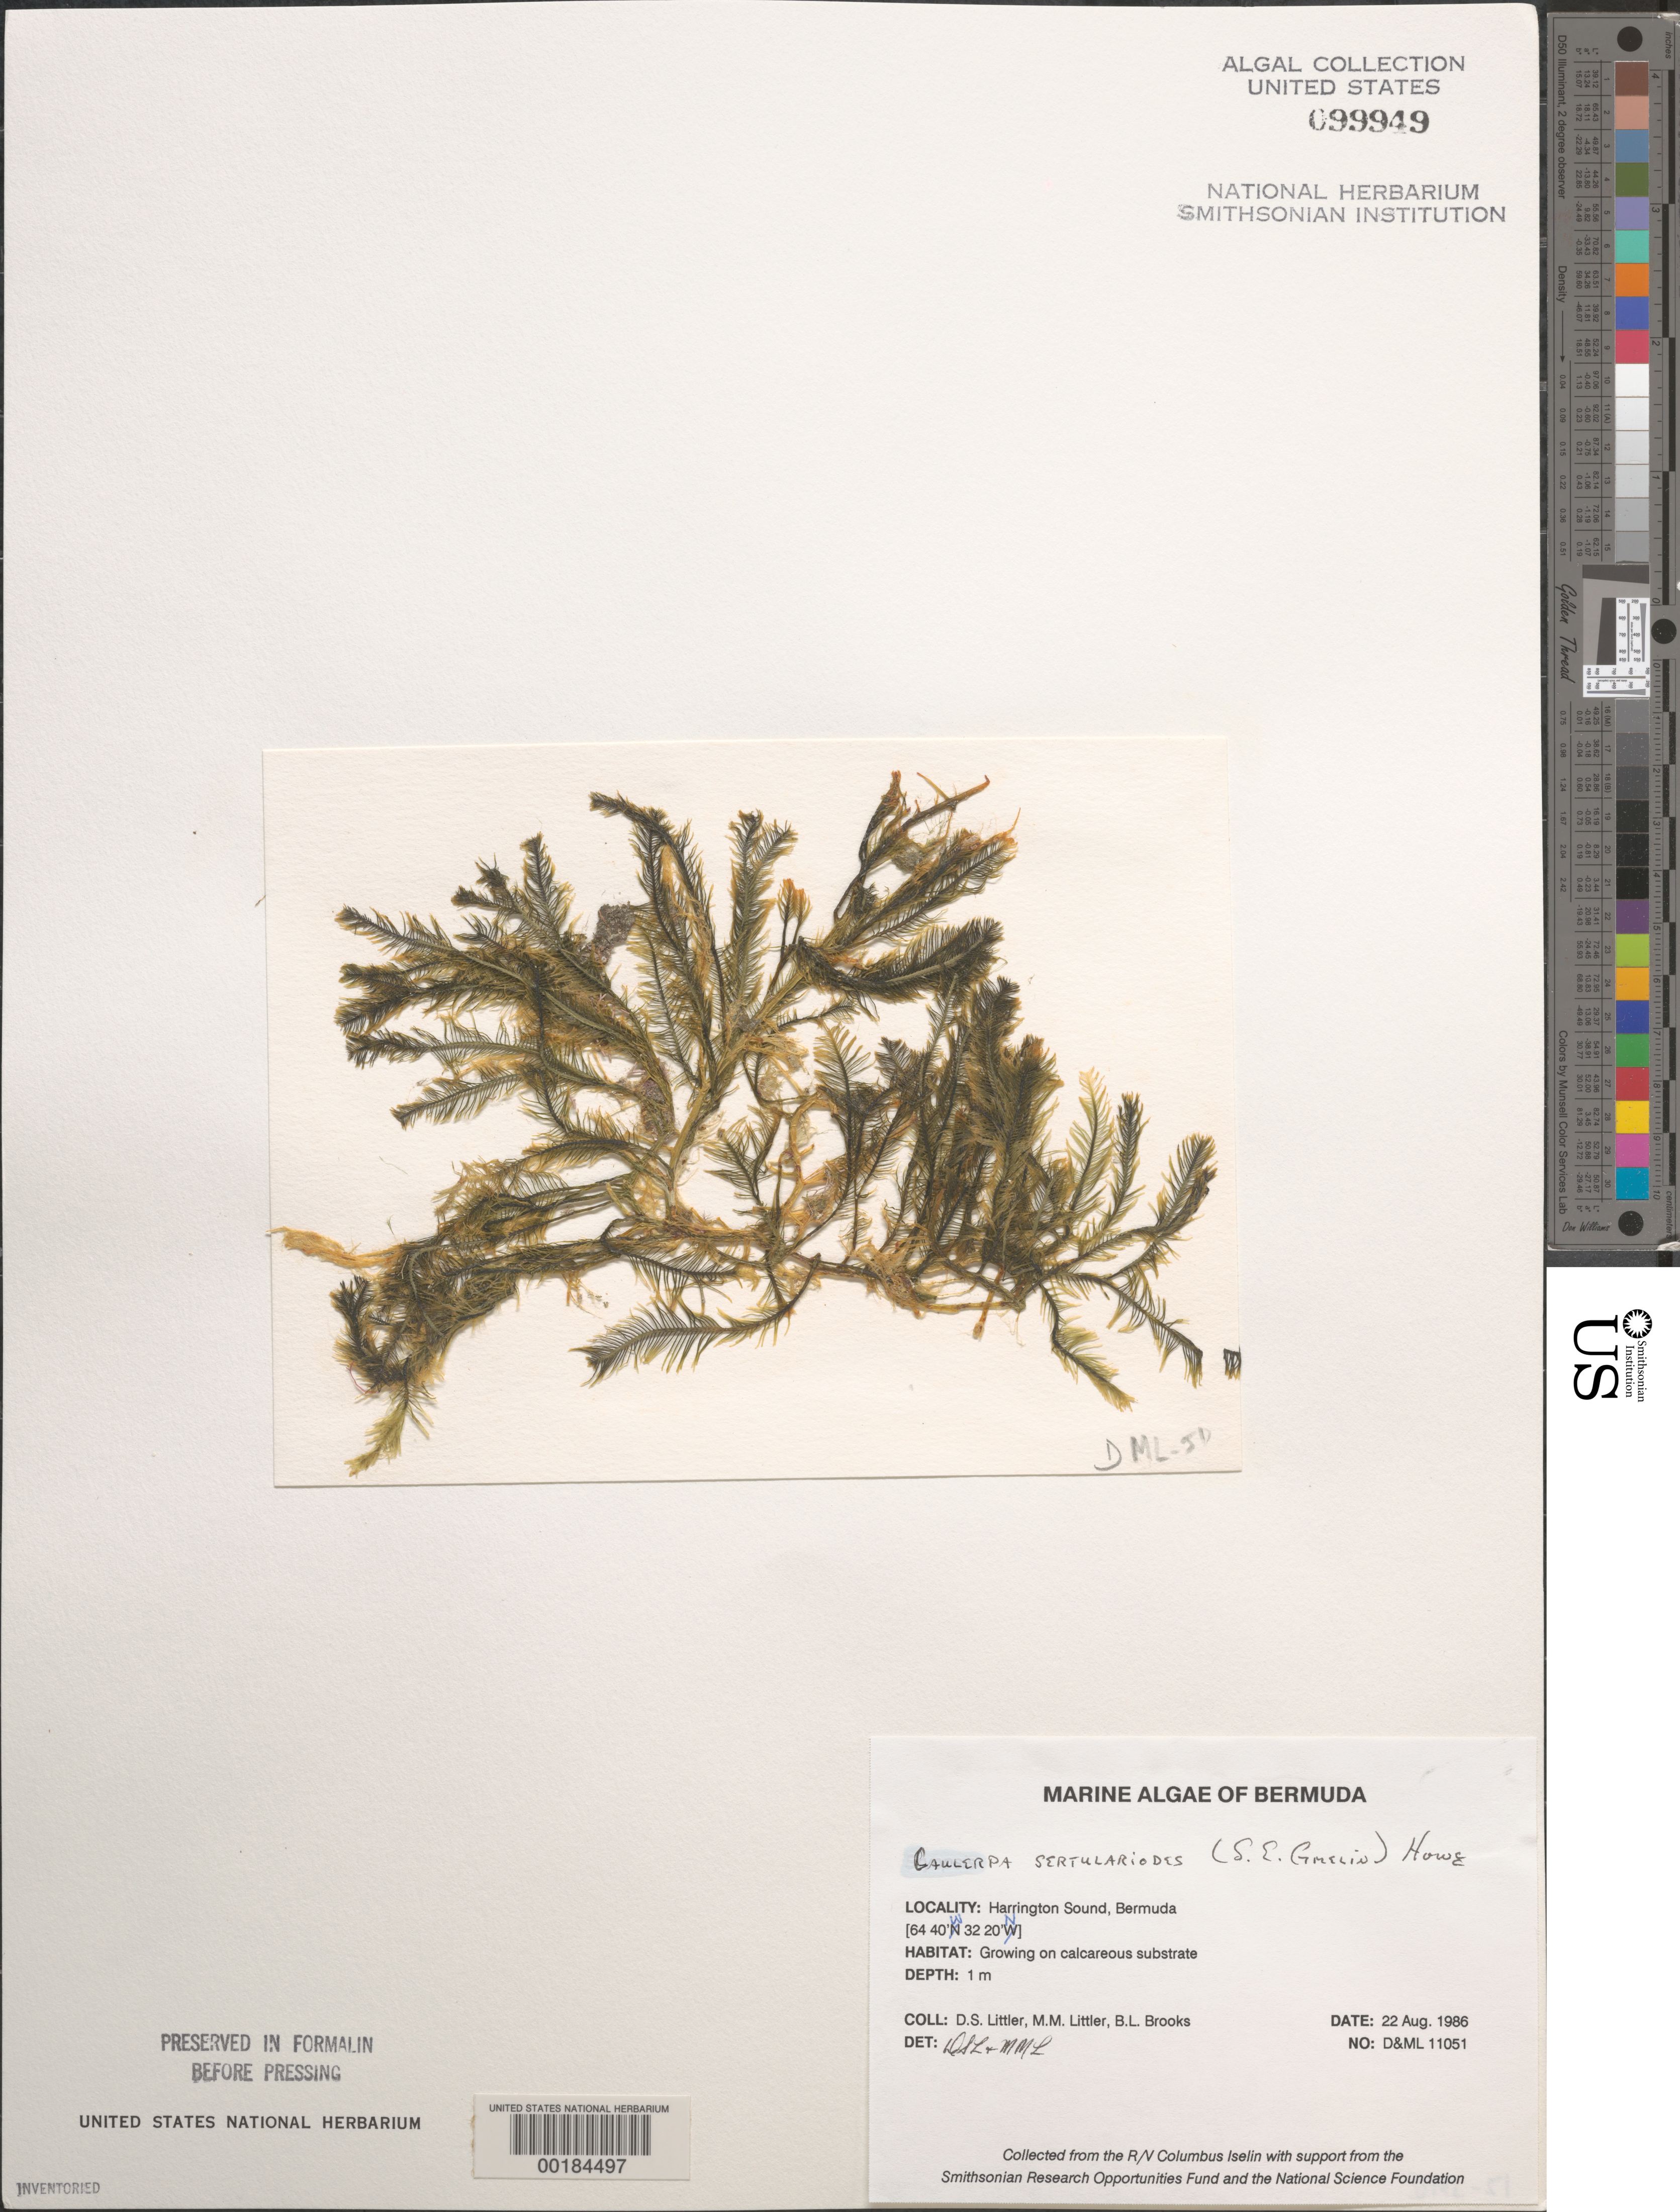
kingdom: Plantae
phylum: Chlorophyta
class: Ulvophyceae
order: Bryopsidales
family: Caulerpaceae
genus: Caulerpa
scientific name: Caulerpa sertularioides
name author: (S.G. Gmel.) M. Howe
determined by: Littler, D. S.; Littler, M. M.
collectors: D. S. Littler, M. M. Littler & B. Brooks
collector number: D&ML 11051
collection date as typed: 22 Aug 1986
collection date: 1986-08-22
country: Bermuda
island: Bermuda Island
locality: Harrington Sound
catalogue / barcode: US 99949